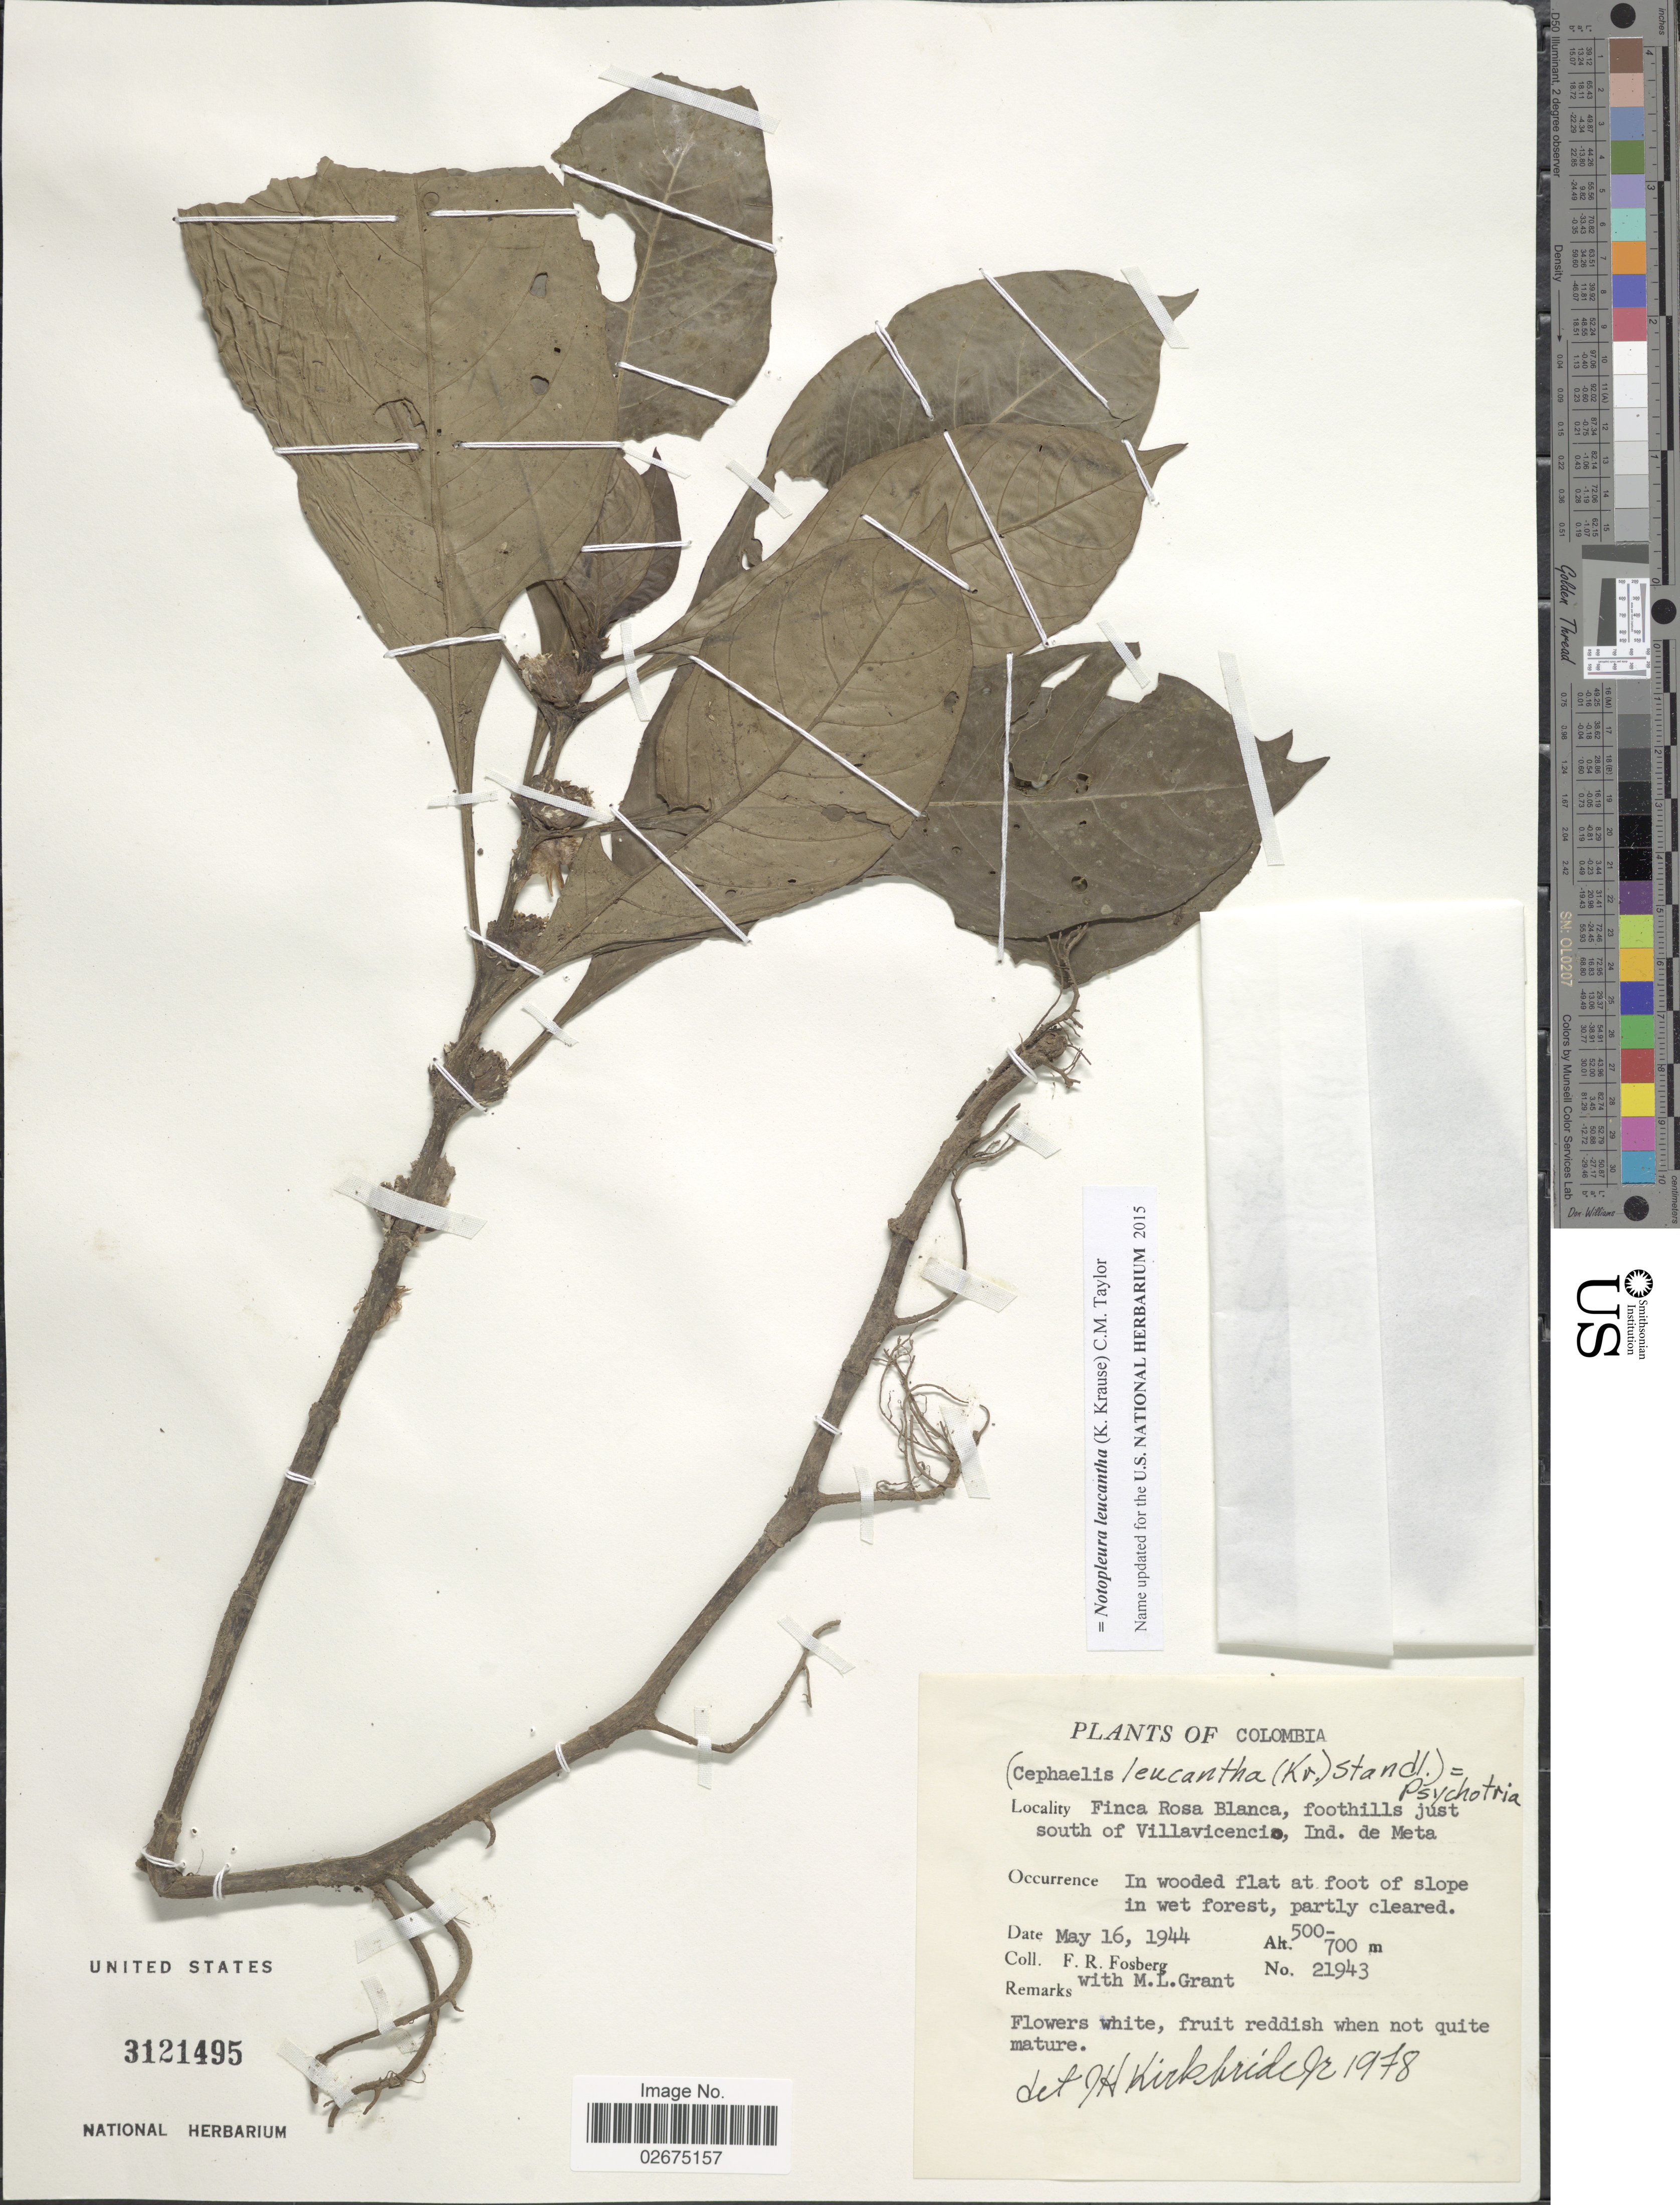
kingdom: Plantae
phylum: Tracheophyta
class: Magnoliopsida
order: Gentianales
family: Rubiaceae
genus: Notopleura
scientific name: Notopleura leucantha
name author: (K. Krause) C.M. Taylor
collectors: F. R. Fosberg & M. L. Grant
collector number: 21943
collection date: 1944-05-16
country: Colombia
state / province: Meta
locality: Finca Rosa Blanca, foothills just south of Villavicencio, Ind. de Meta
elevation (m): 500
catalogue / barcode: US 3121495